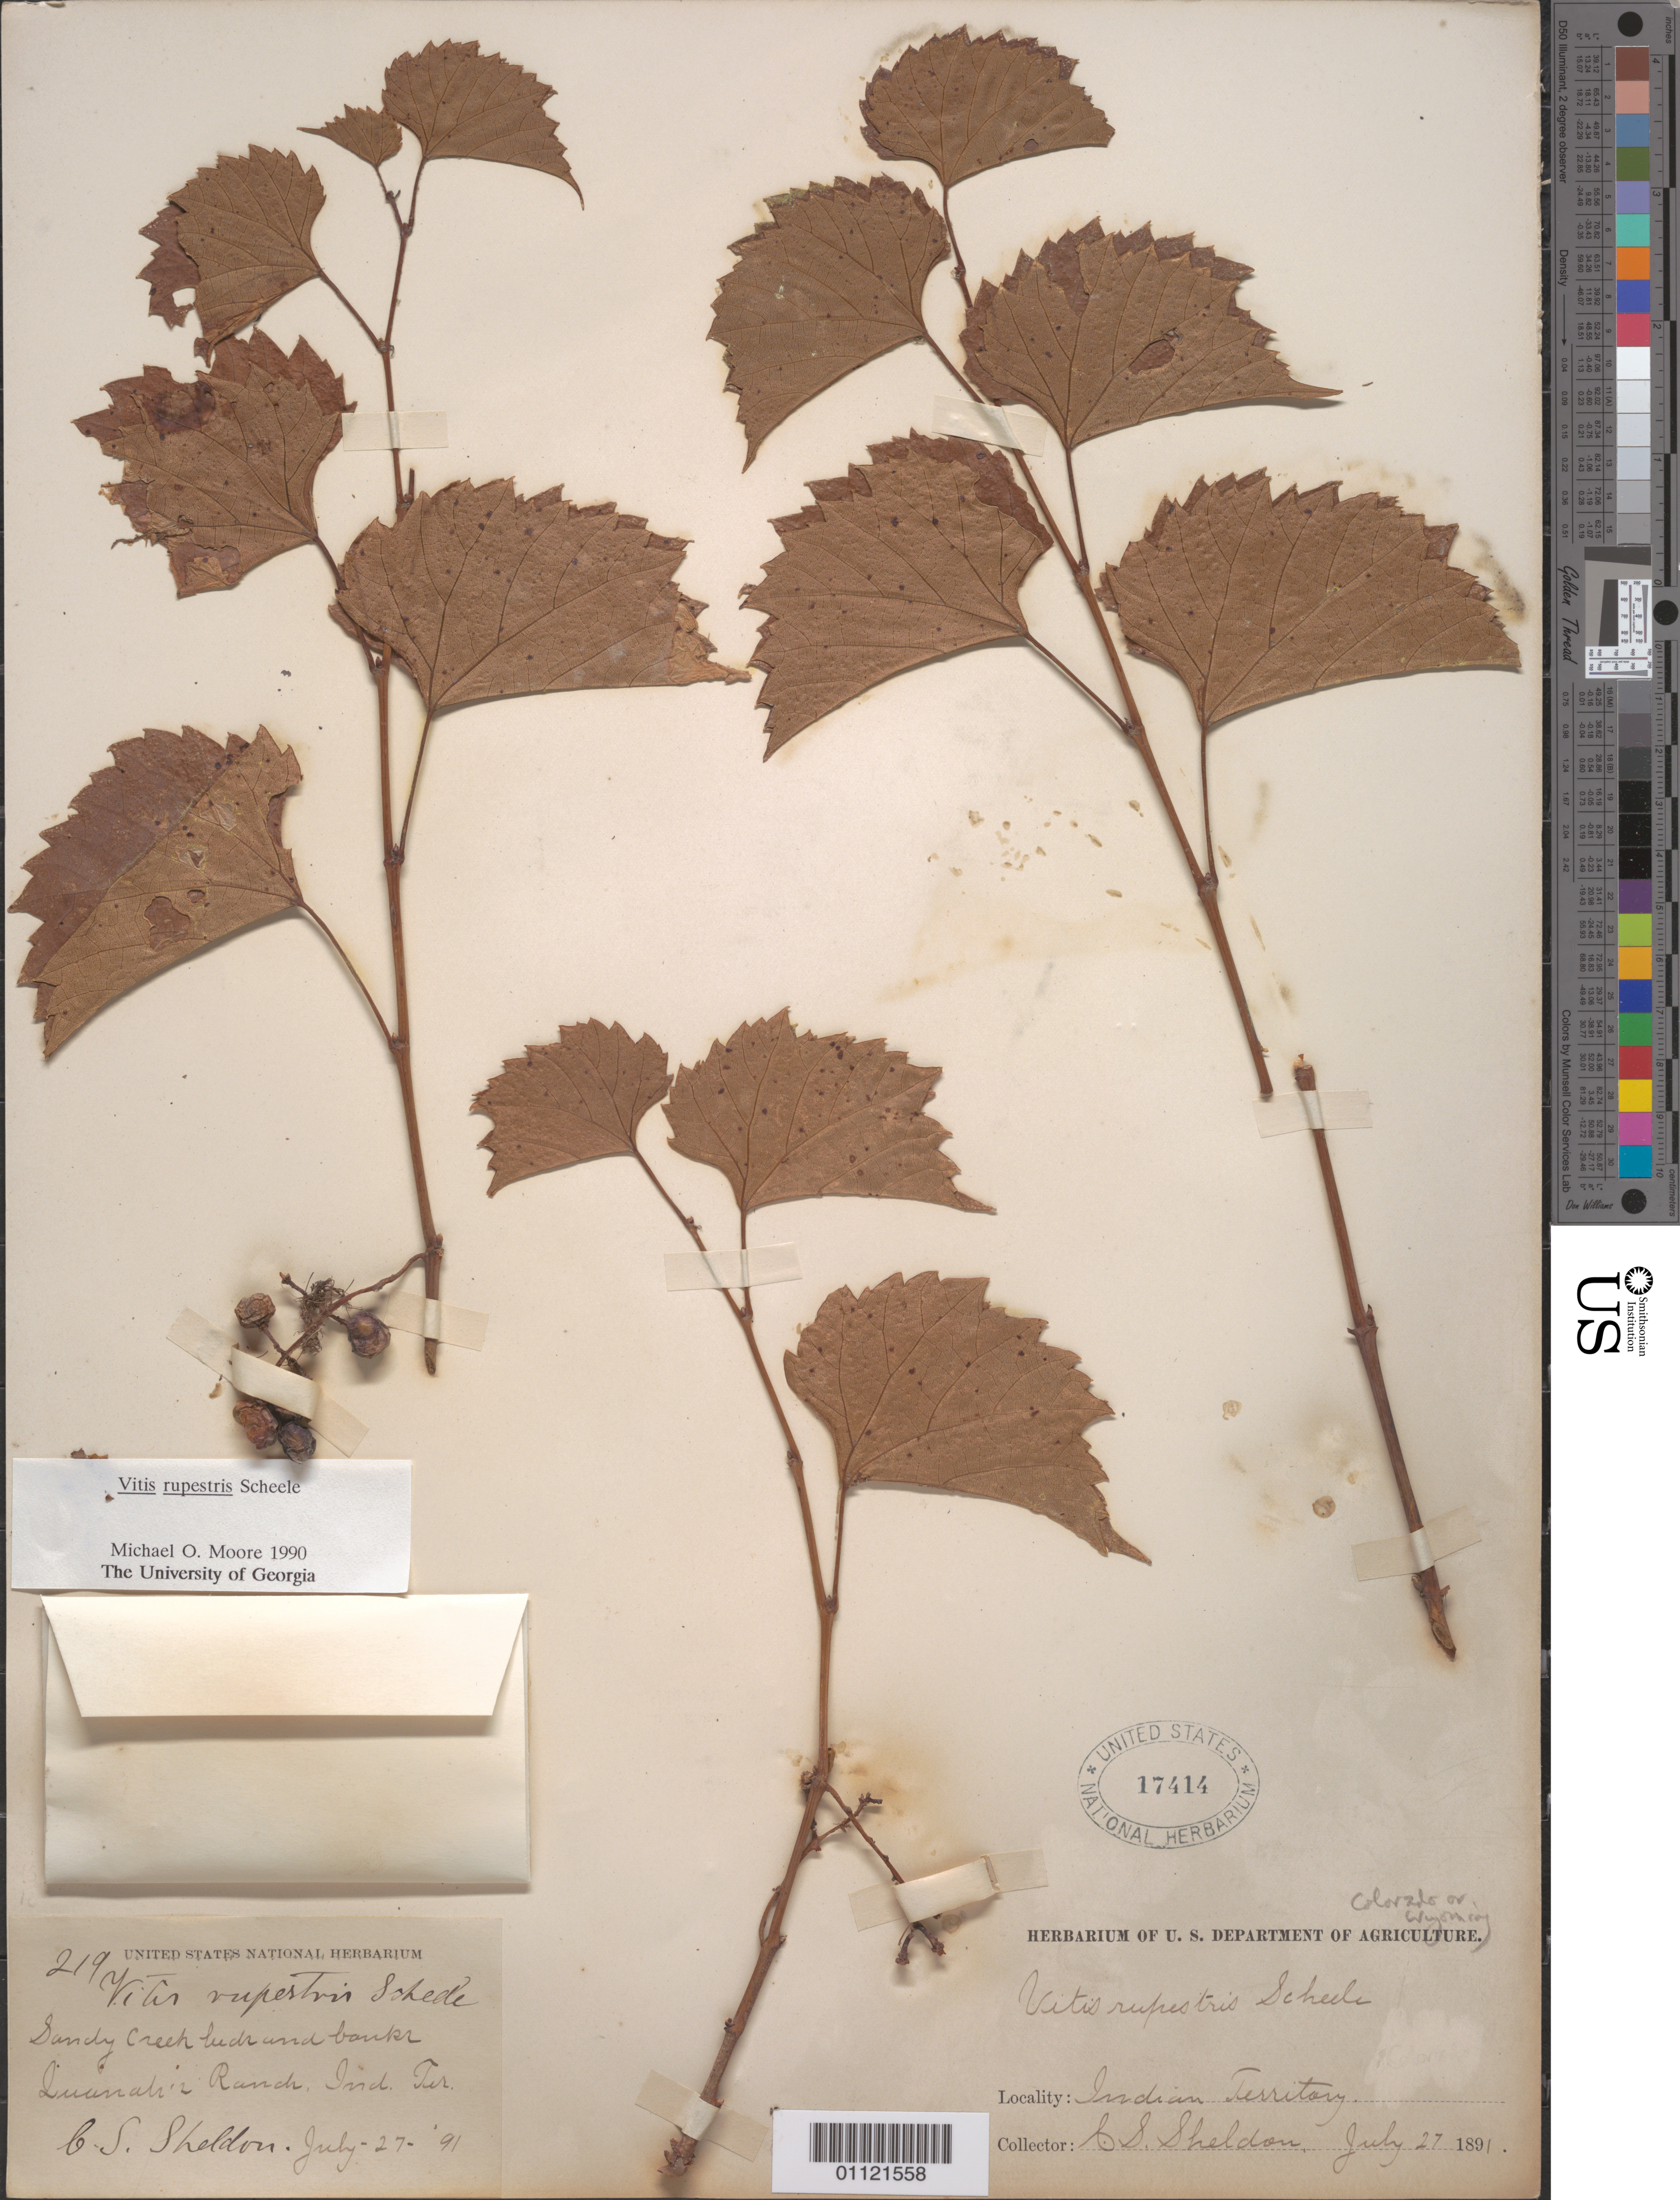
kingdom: Plantae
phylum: Tracheophyta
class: Magnoliopsida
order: Vitales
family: Vitaceae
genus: Vitis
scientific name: Vitis rupestris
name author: Scheele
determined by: Moore, M. O.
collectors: C. S. Sheldon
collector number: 219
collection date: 1891-07-27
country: United States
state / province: Oklahoma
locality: Luanah's Ranch, Ind. Ter.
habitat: Sandy Creek beds and banks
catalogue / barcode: US 17414